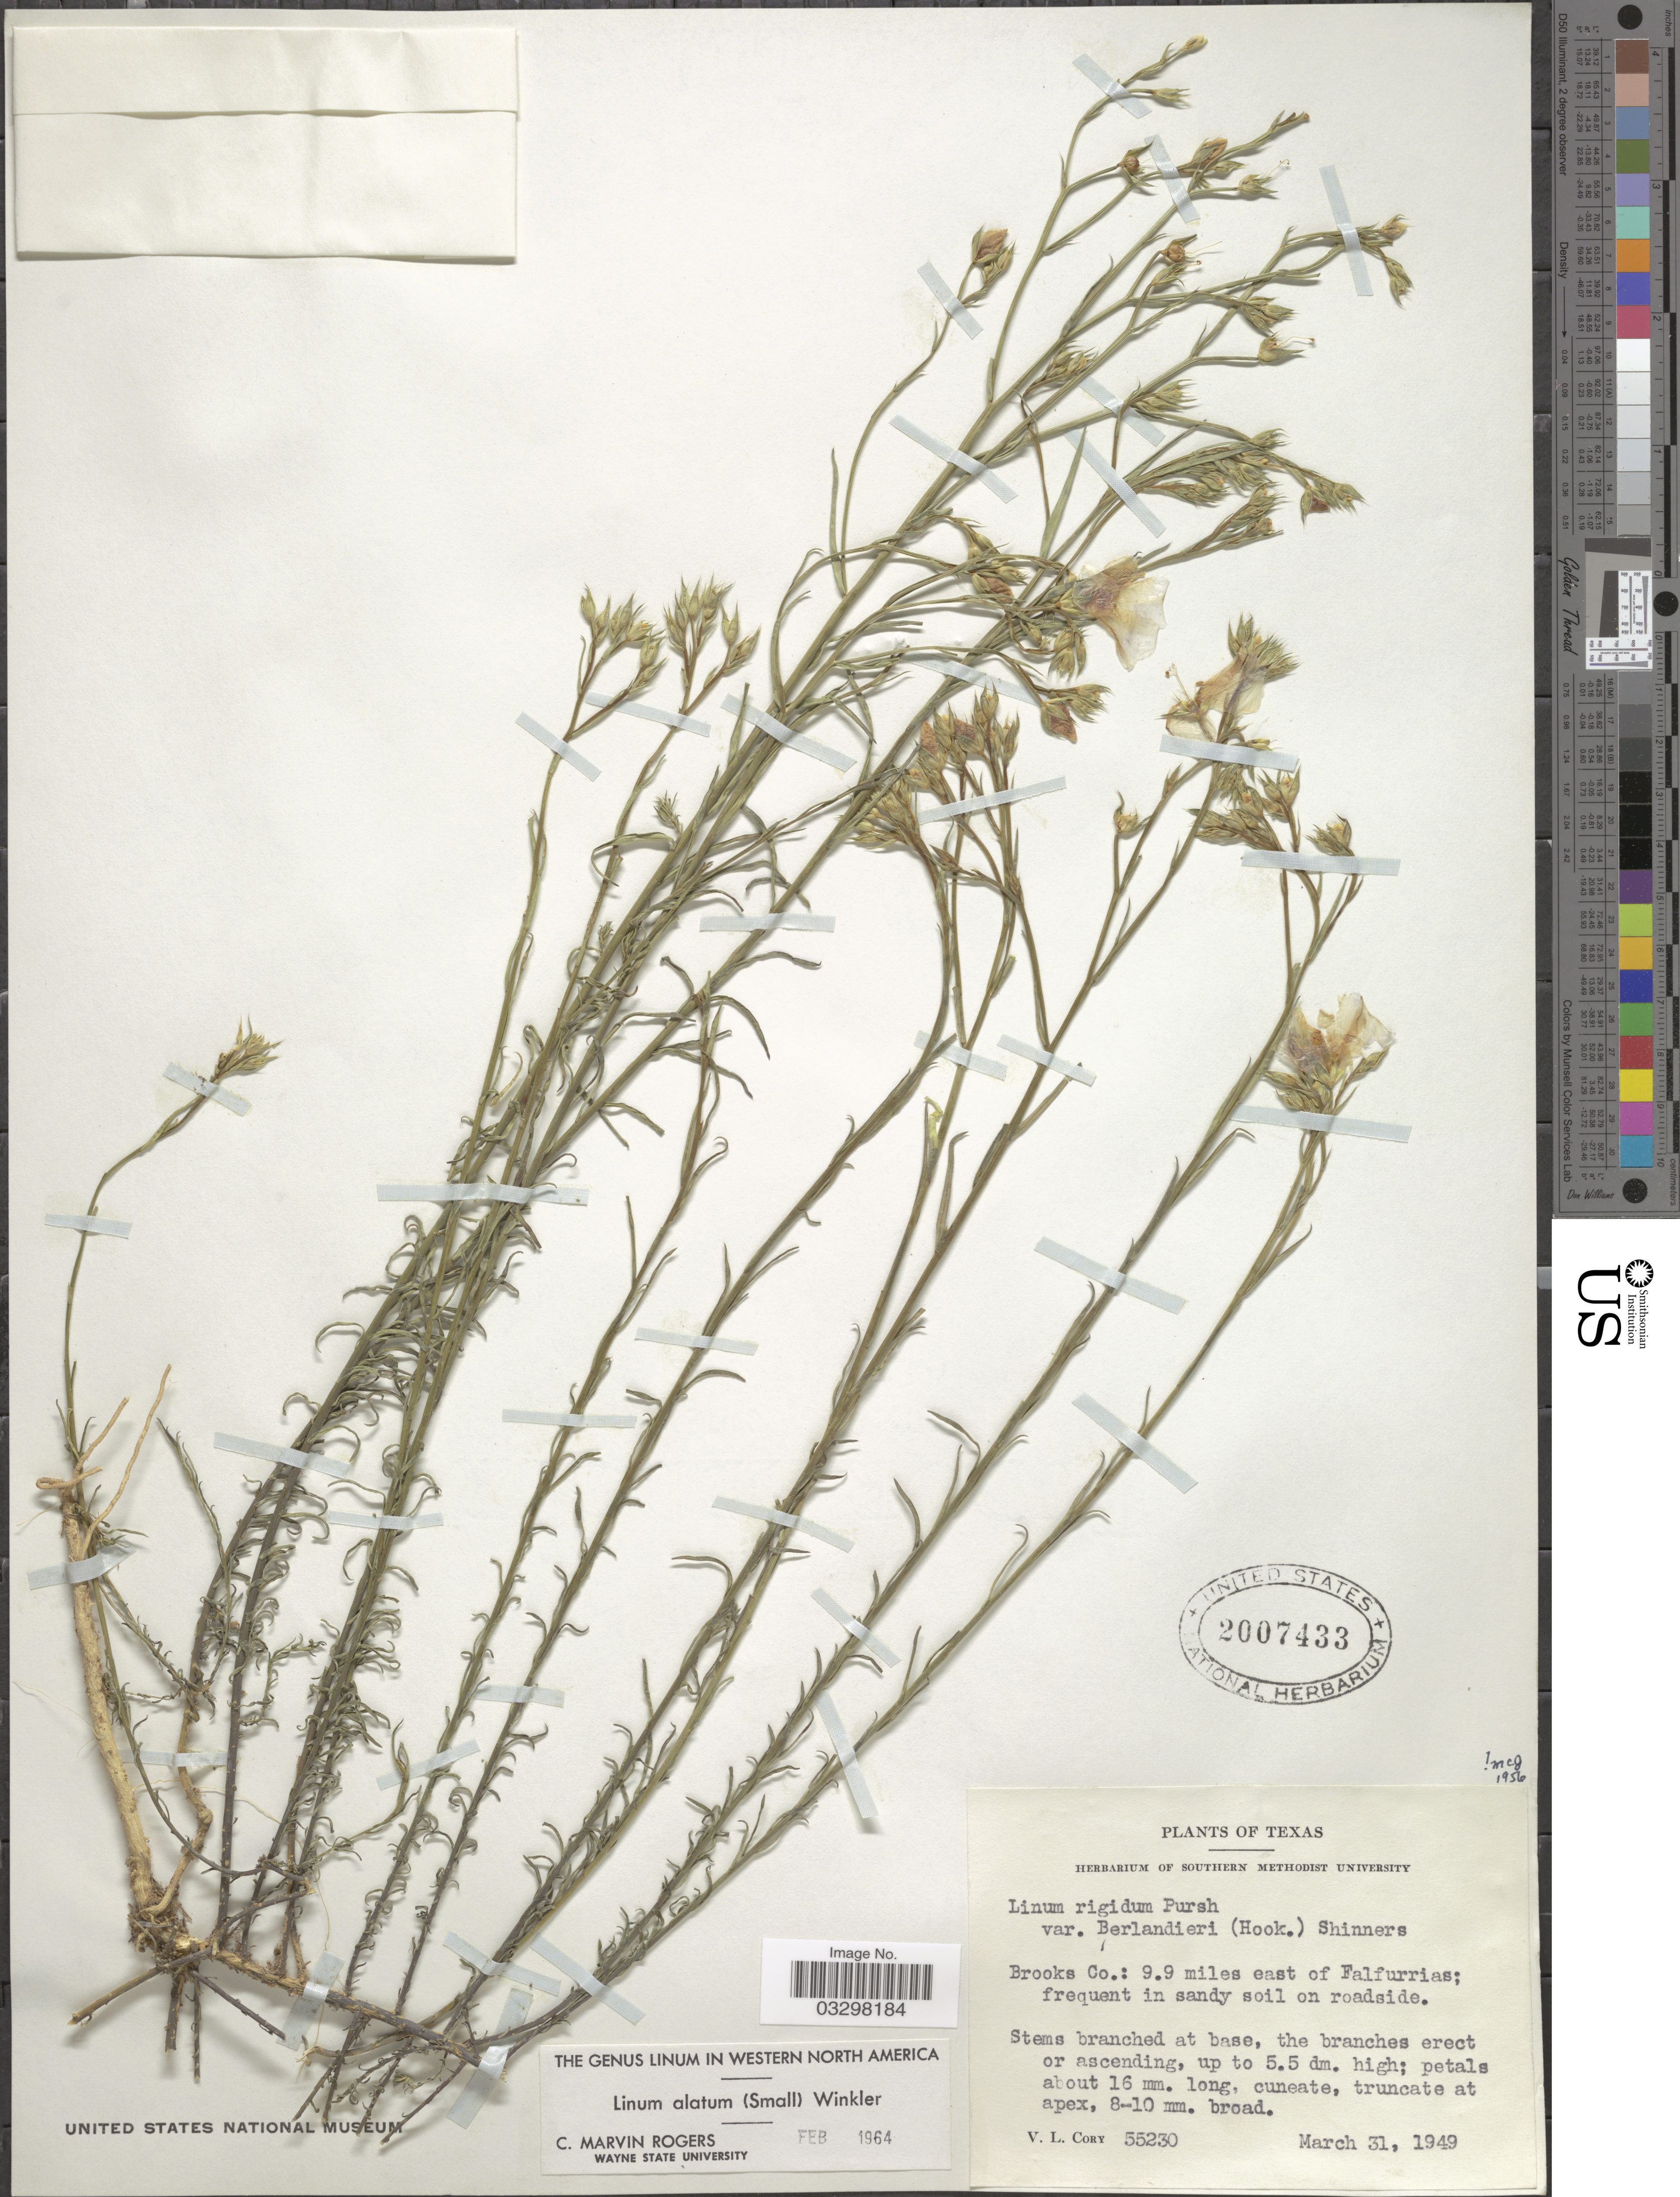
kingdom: Plantae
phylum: Tracheophyta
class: Magnoliopsida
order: Malpighiales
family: Linaceae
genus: Linum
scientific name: Linum alatum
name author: (Small) H.J.P. Winkl.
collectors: V. Cory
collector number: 55230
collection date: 1949-03-31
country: United States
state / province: Texas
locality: Brooks Co.: 9.9 miles east of Falfurrias.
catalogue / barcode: US 2007433